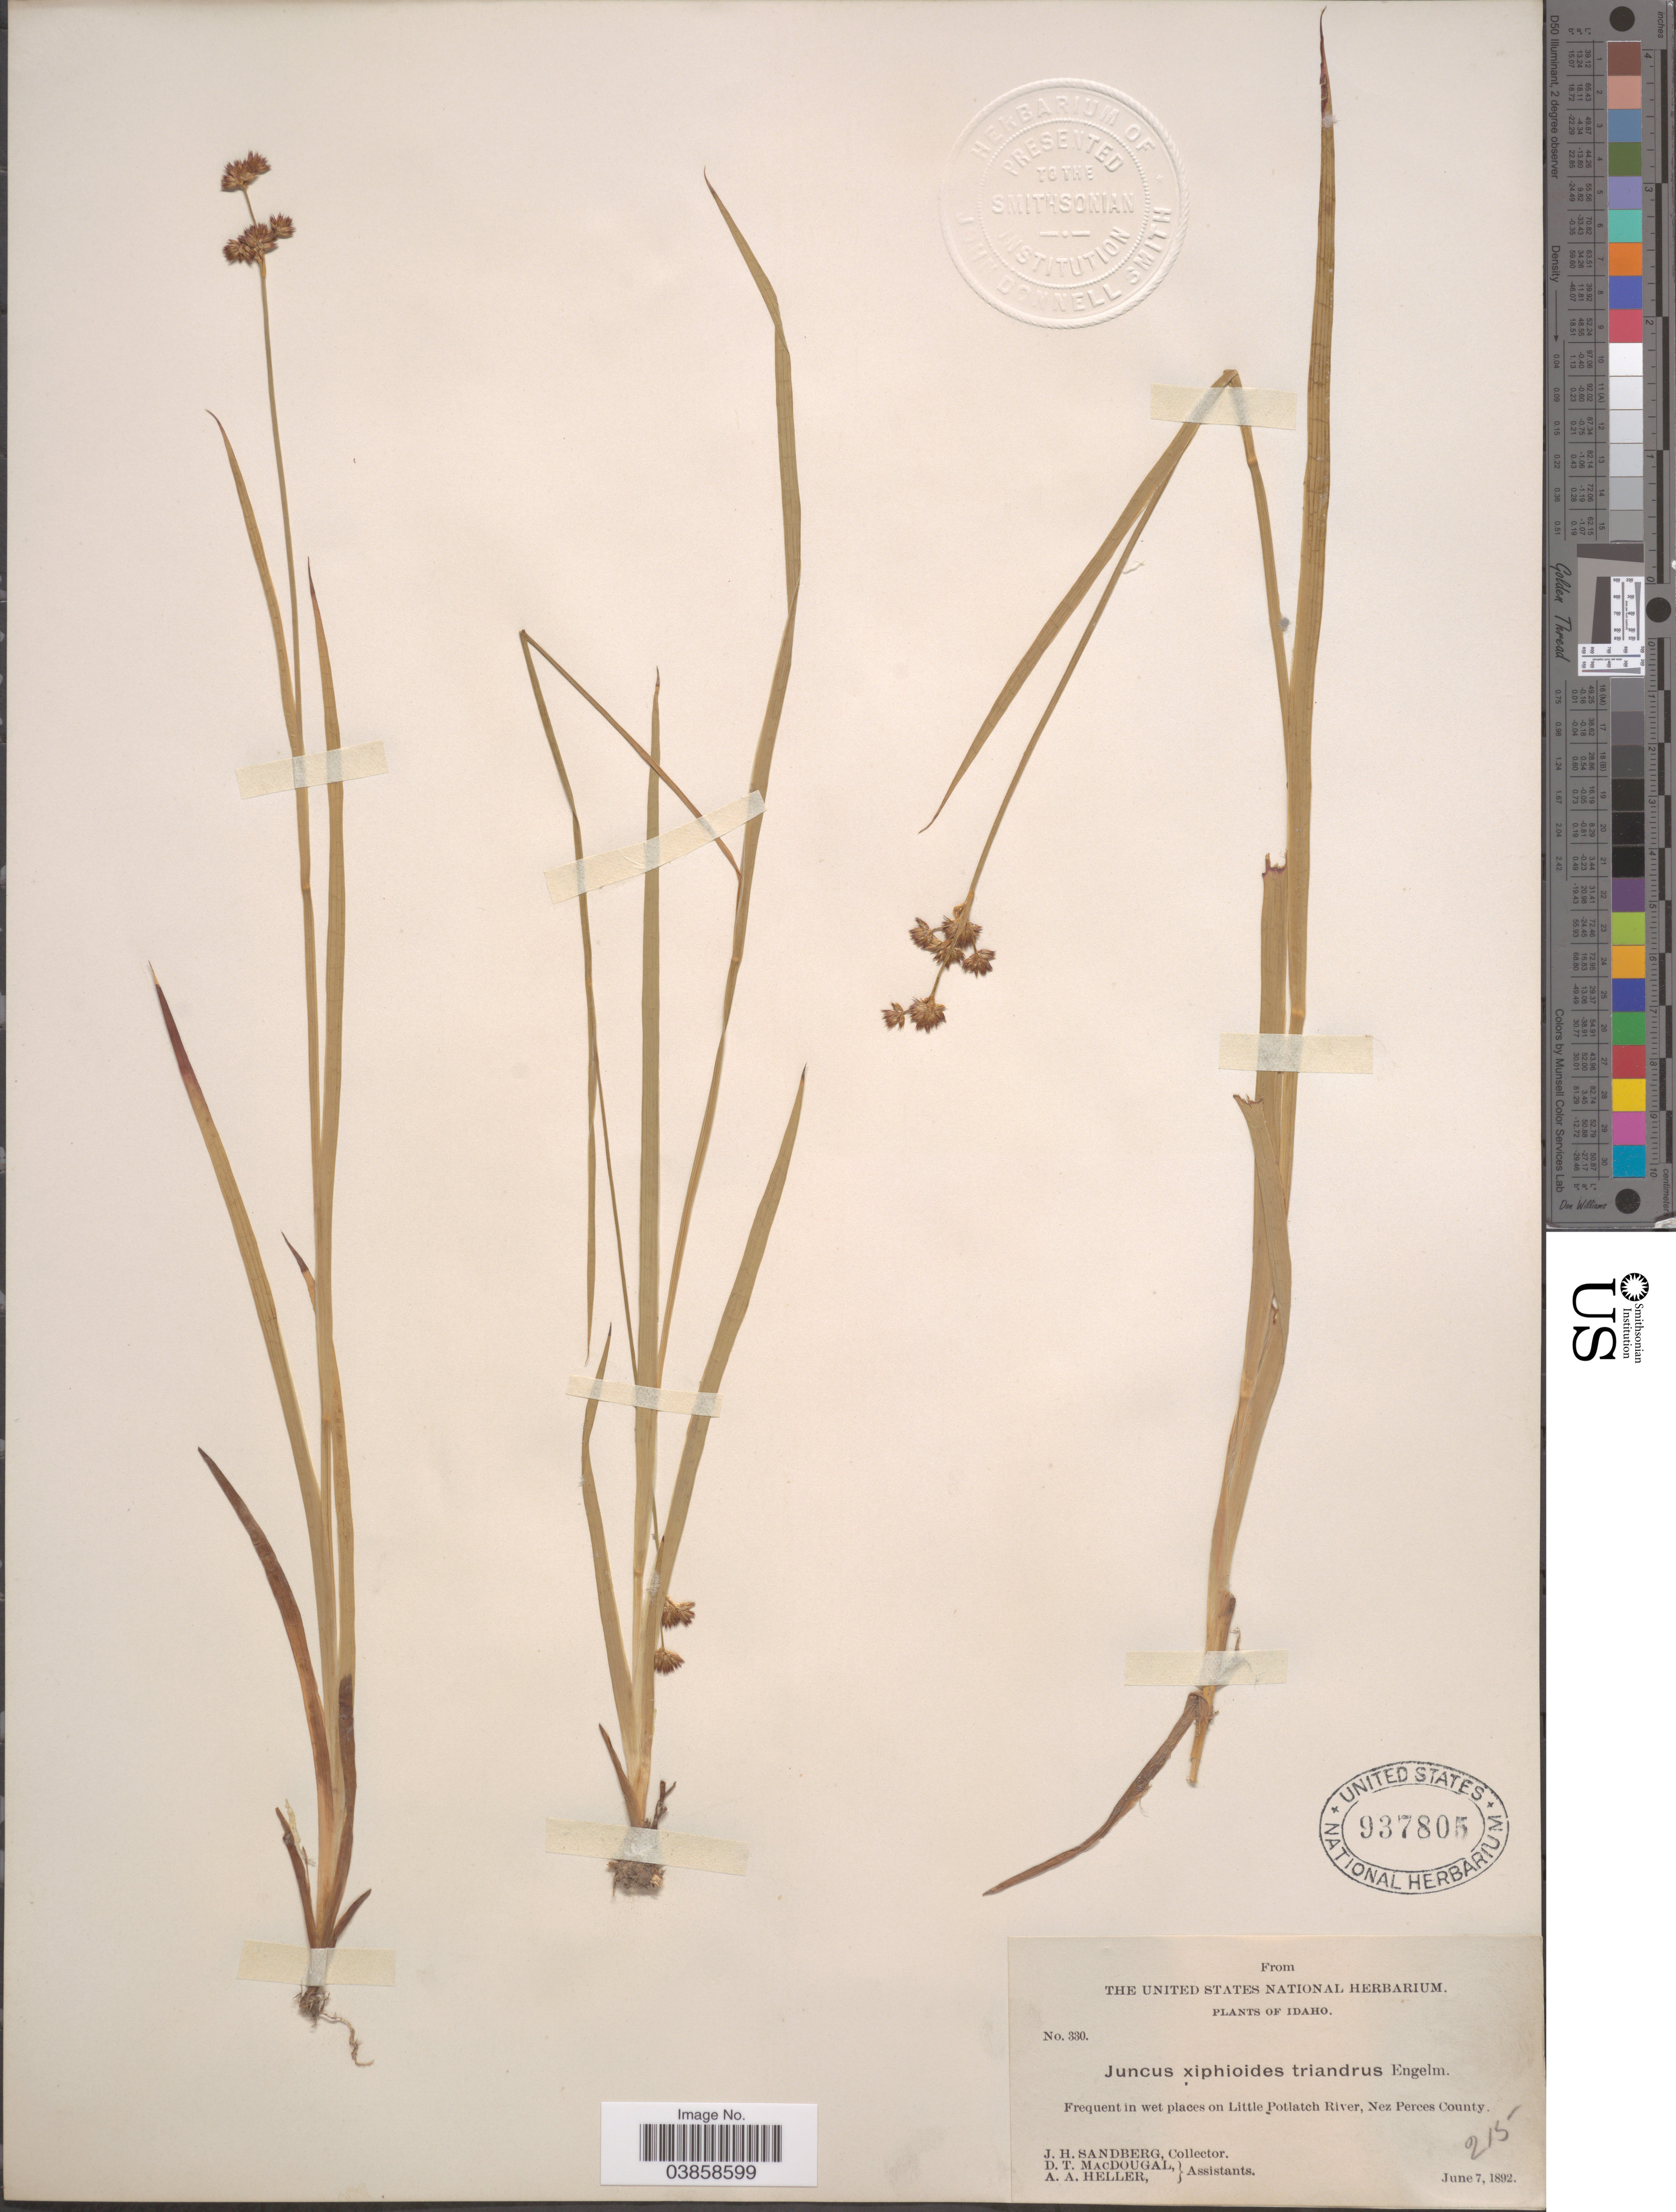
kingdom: Plantae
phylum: Tracheophyta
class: Liliopsida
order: Poales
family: Juncaceae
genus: Juncus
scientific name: Juncus xiphioides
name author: E. Mey.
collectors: J. H. Sandberg, D. T. MacDougal & A. A. Heller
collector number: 330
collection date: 1892-06-07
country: United States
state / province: Idaho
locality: Frequent in wet places on Little Potlatch River, Nez Perces County.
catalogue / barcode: US 937805